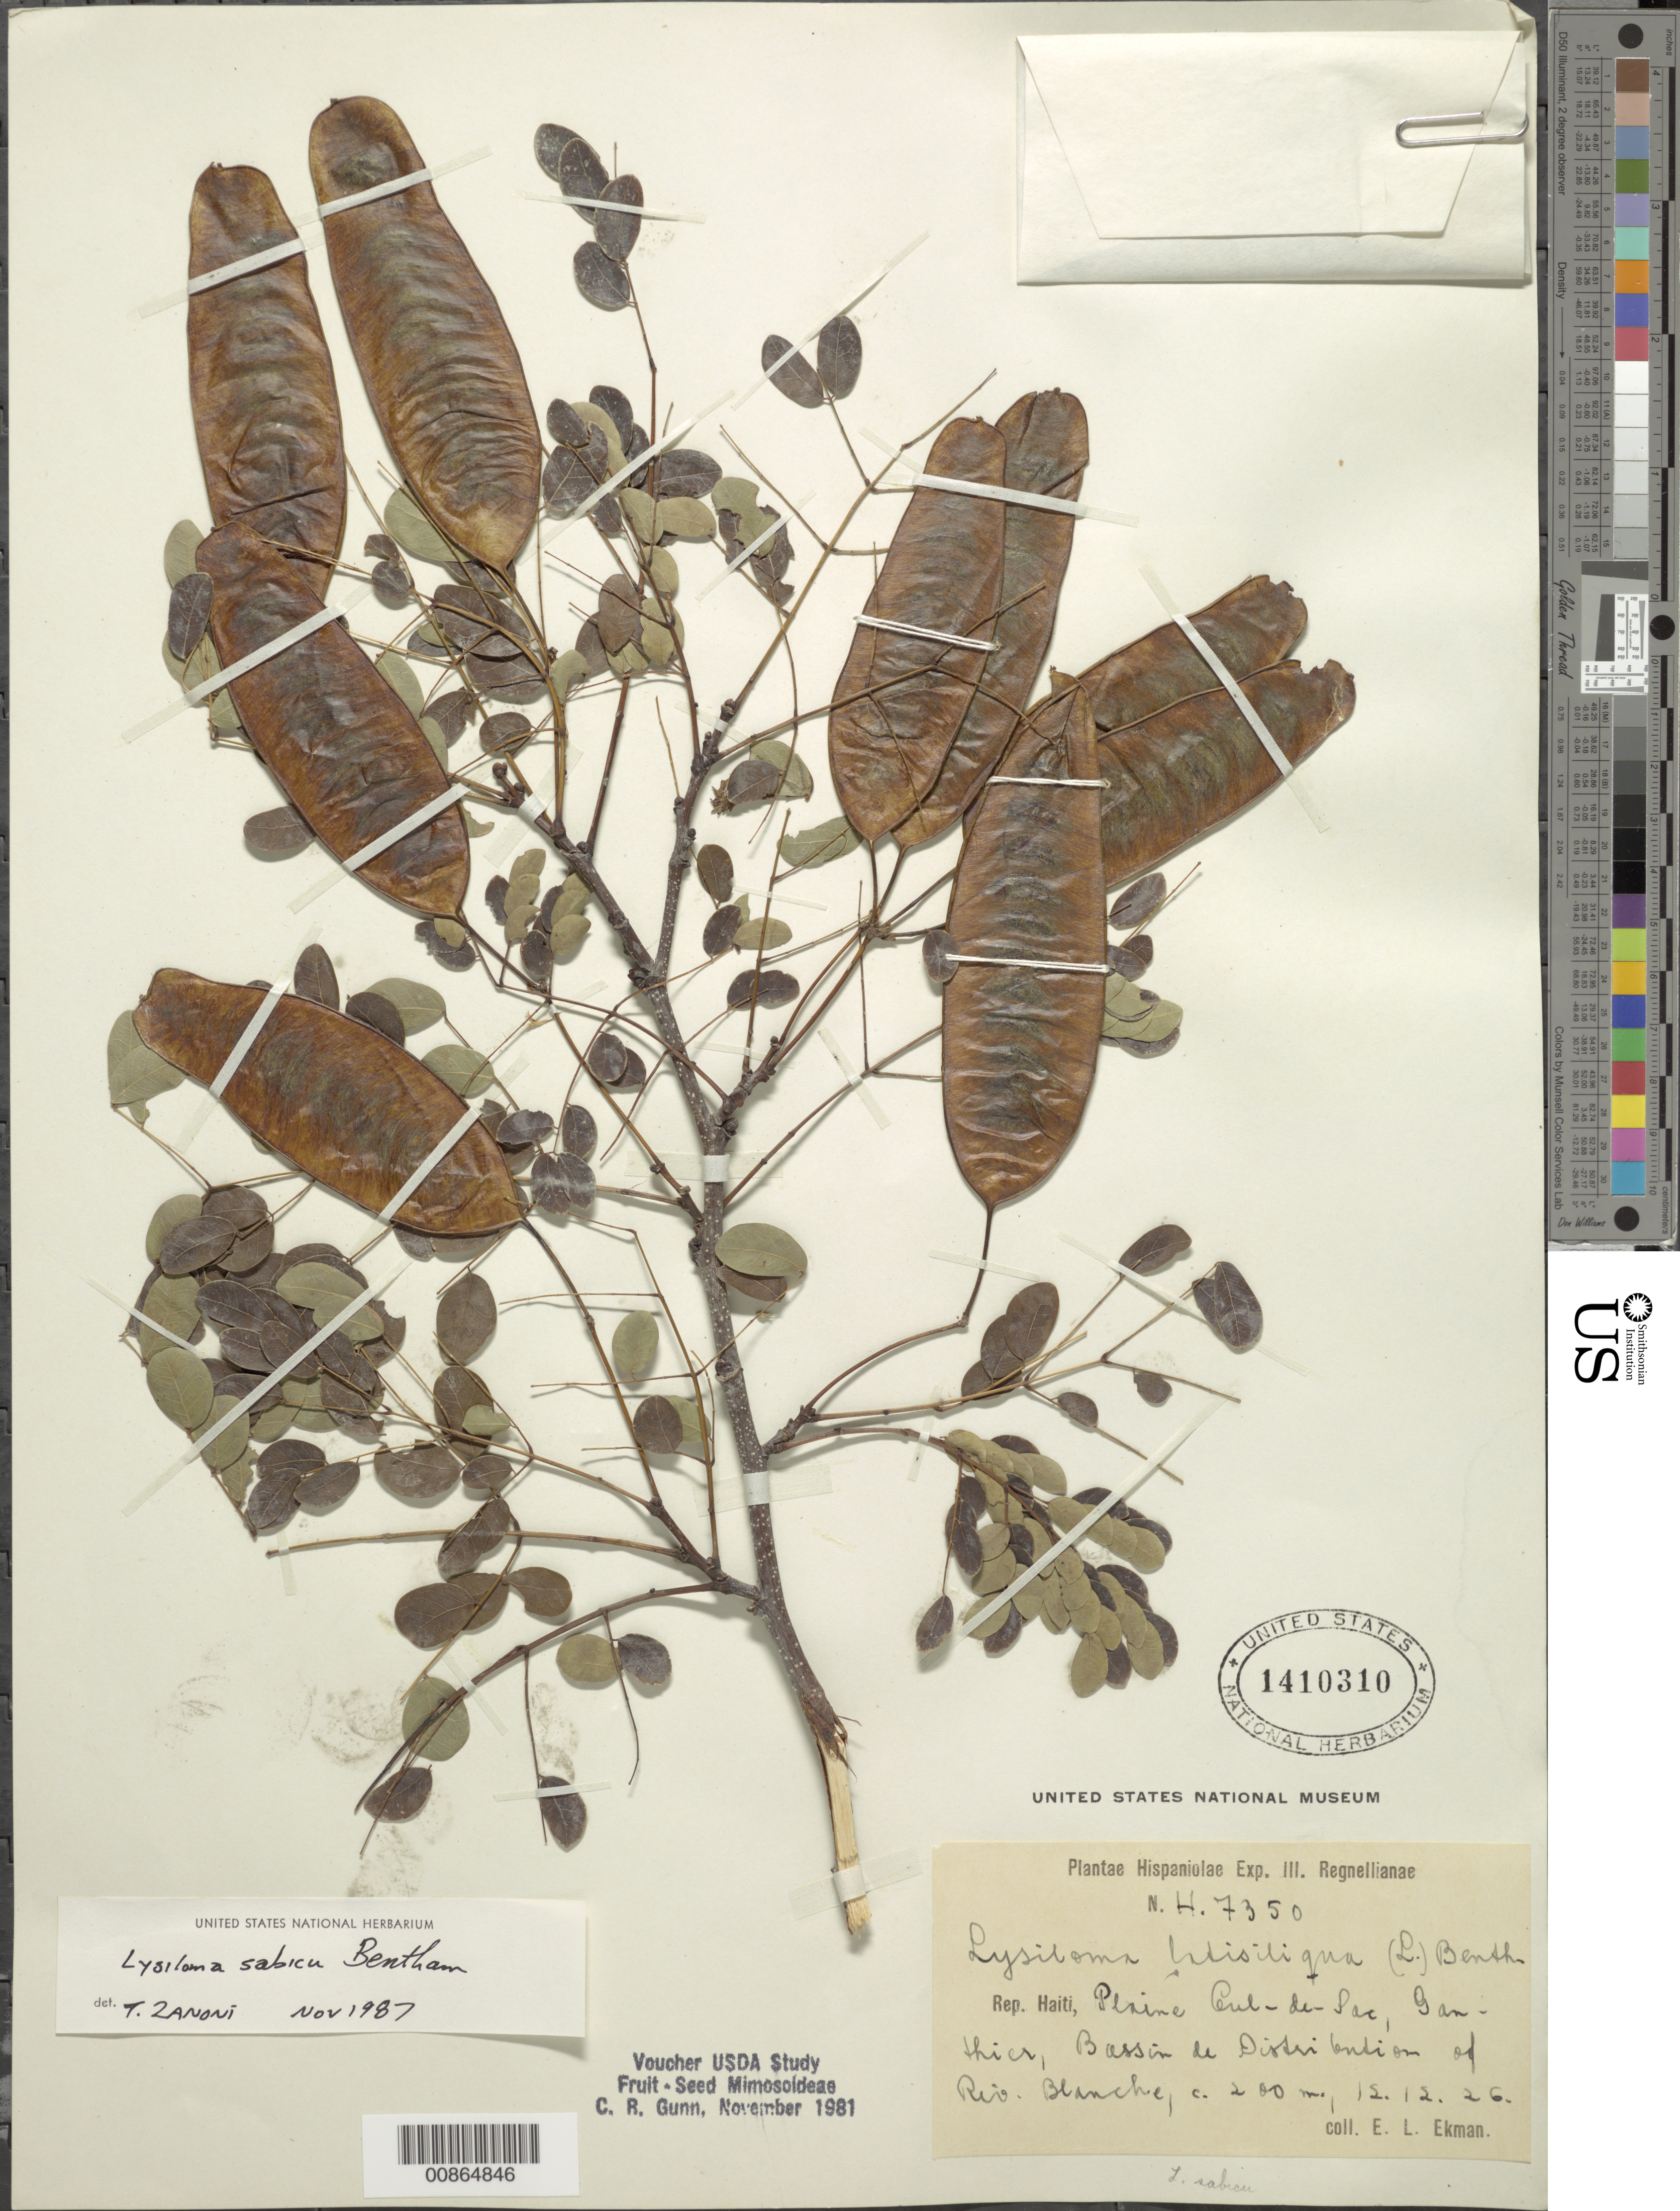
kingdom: Plantae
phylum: Tracheophyta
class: Magnoliopsida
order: Fabales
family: Fabaceae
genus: Lysiloma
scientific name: Lysiloma sabicu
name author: Benth.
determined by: Zanoni, T. A., (NY), New York Botanical Garden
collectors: E. L. Ekman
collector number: H 7350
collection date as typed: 12 Dec 1926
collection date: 1926-12-12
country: Haiti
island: Hispaniola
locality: Plain Cul-de-Sac, Ganthier, Bassin de Distribution of Riv. Blanche.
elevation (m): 200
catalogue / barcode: US 1410310